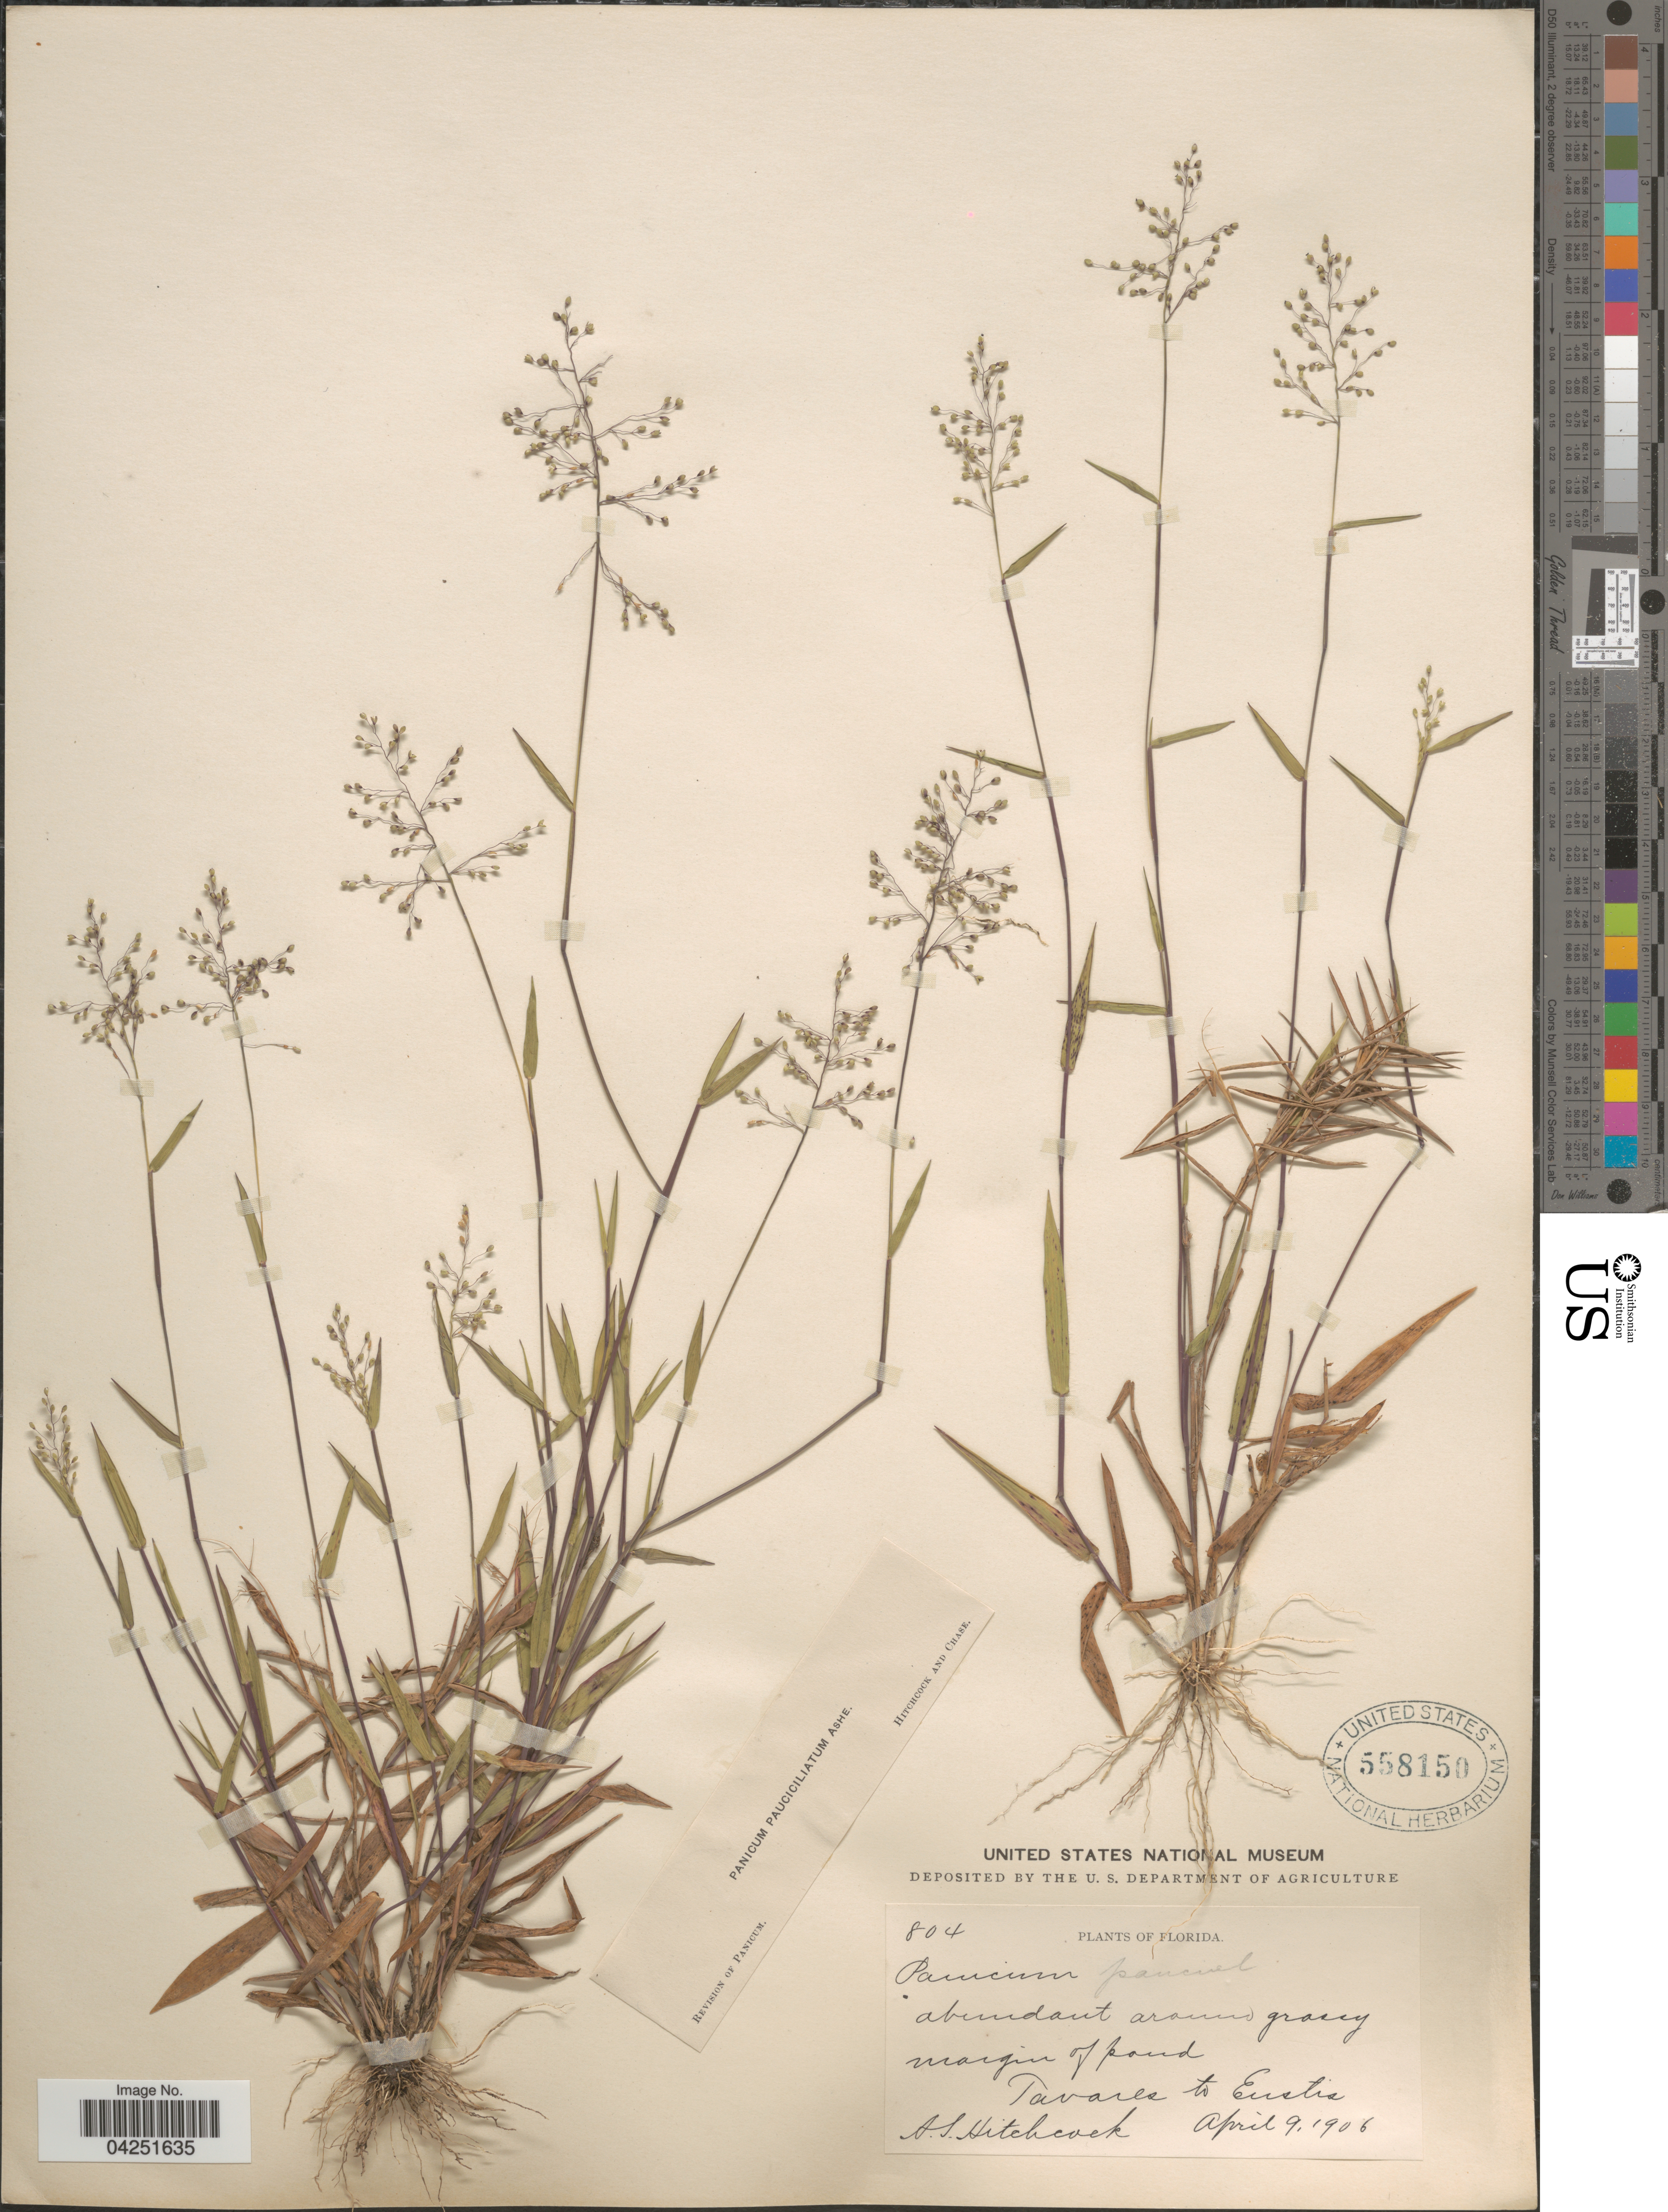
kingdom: Plantae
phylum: Tracheophyta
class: Liliopsida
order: Poales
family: Poaceae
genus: Dichanthelium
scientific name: Dichanthelium acuminatum var. acuminatum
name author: (Sw.) Gould & C.A. Clark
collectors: A. S. Hitchcock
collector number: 804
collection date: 1906-04-09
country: United States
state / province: Florida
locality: Tavares to Eustis.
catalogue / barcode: US 558150